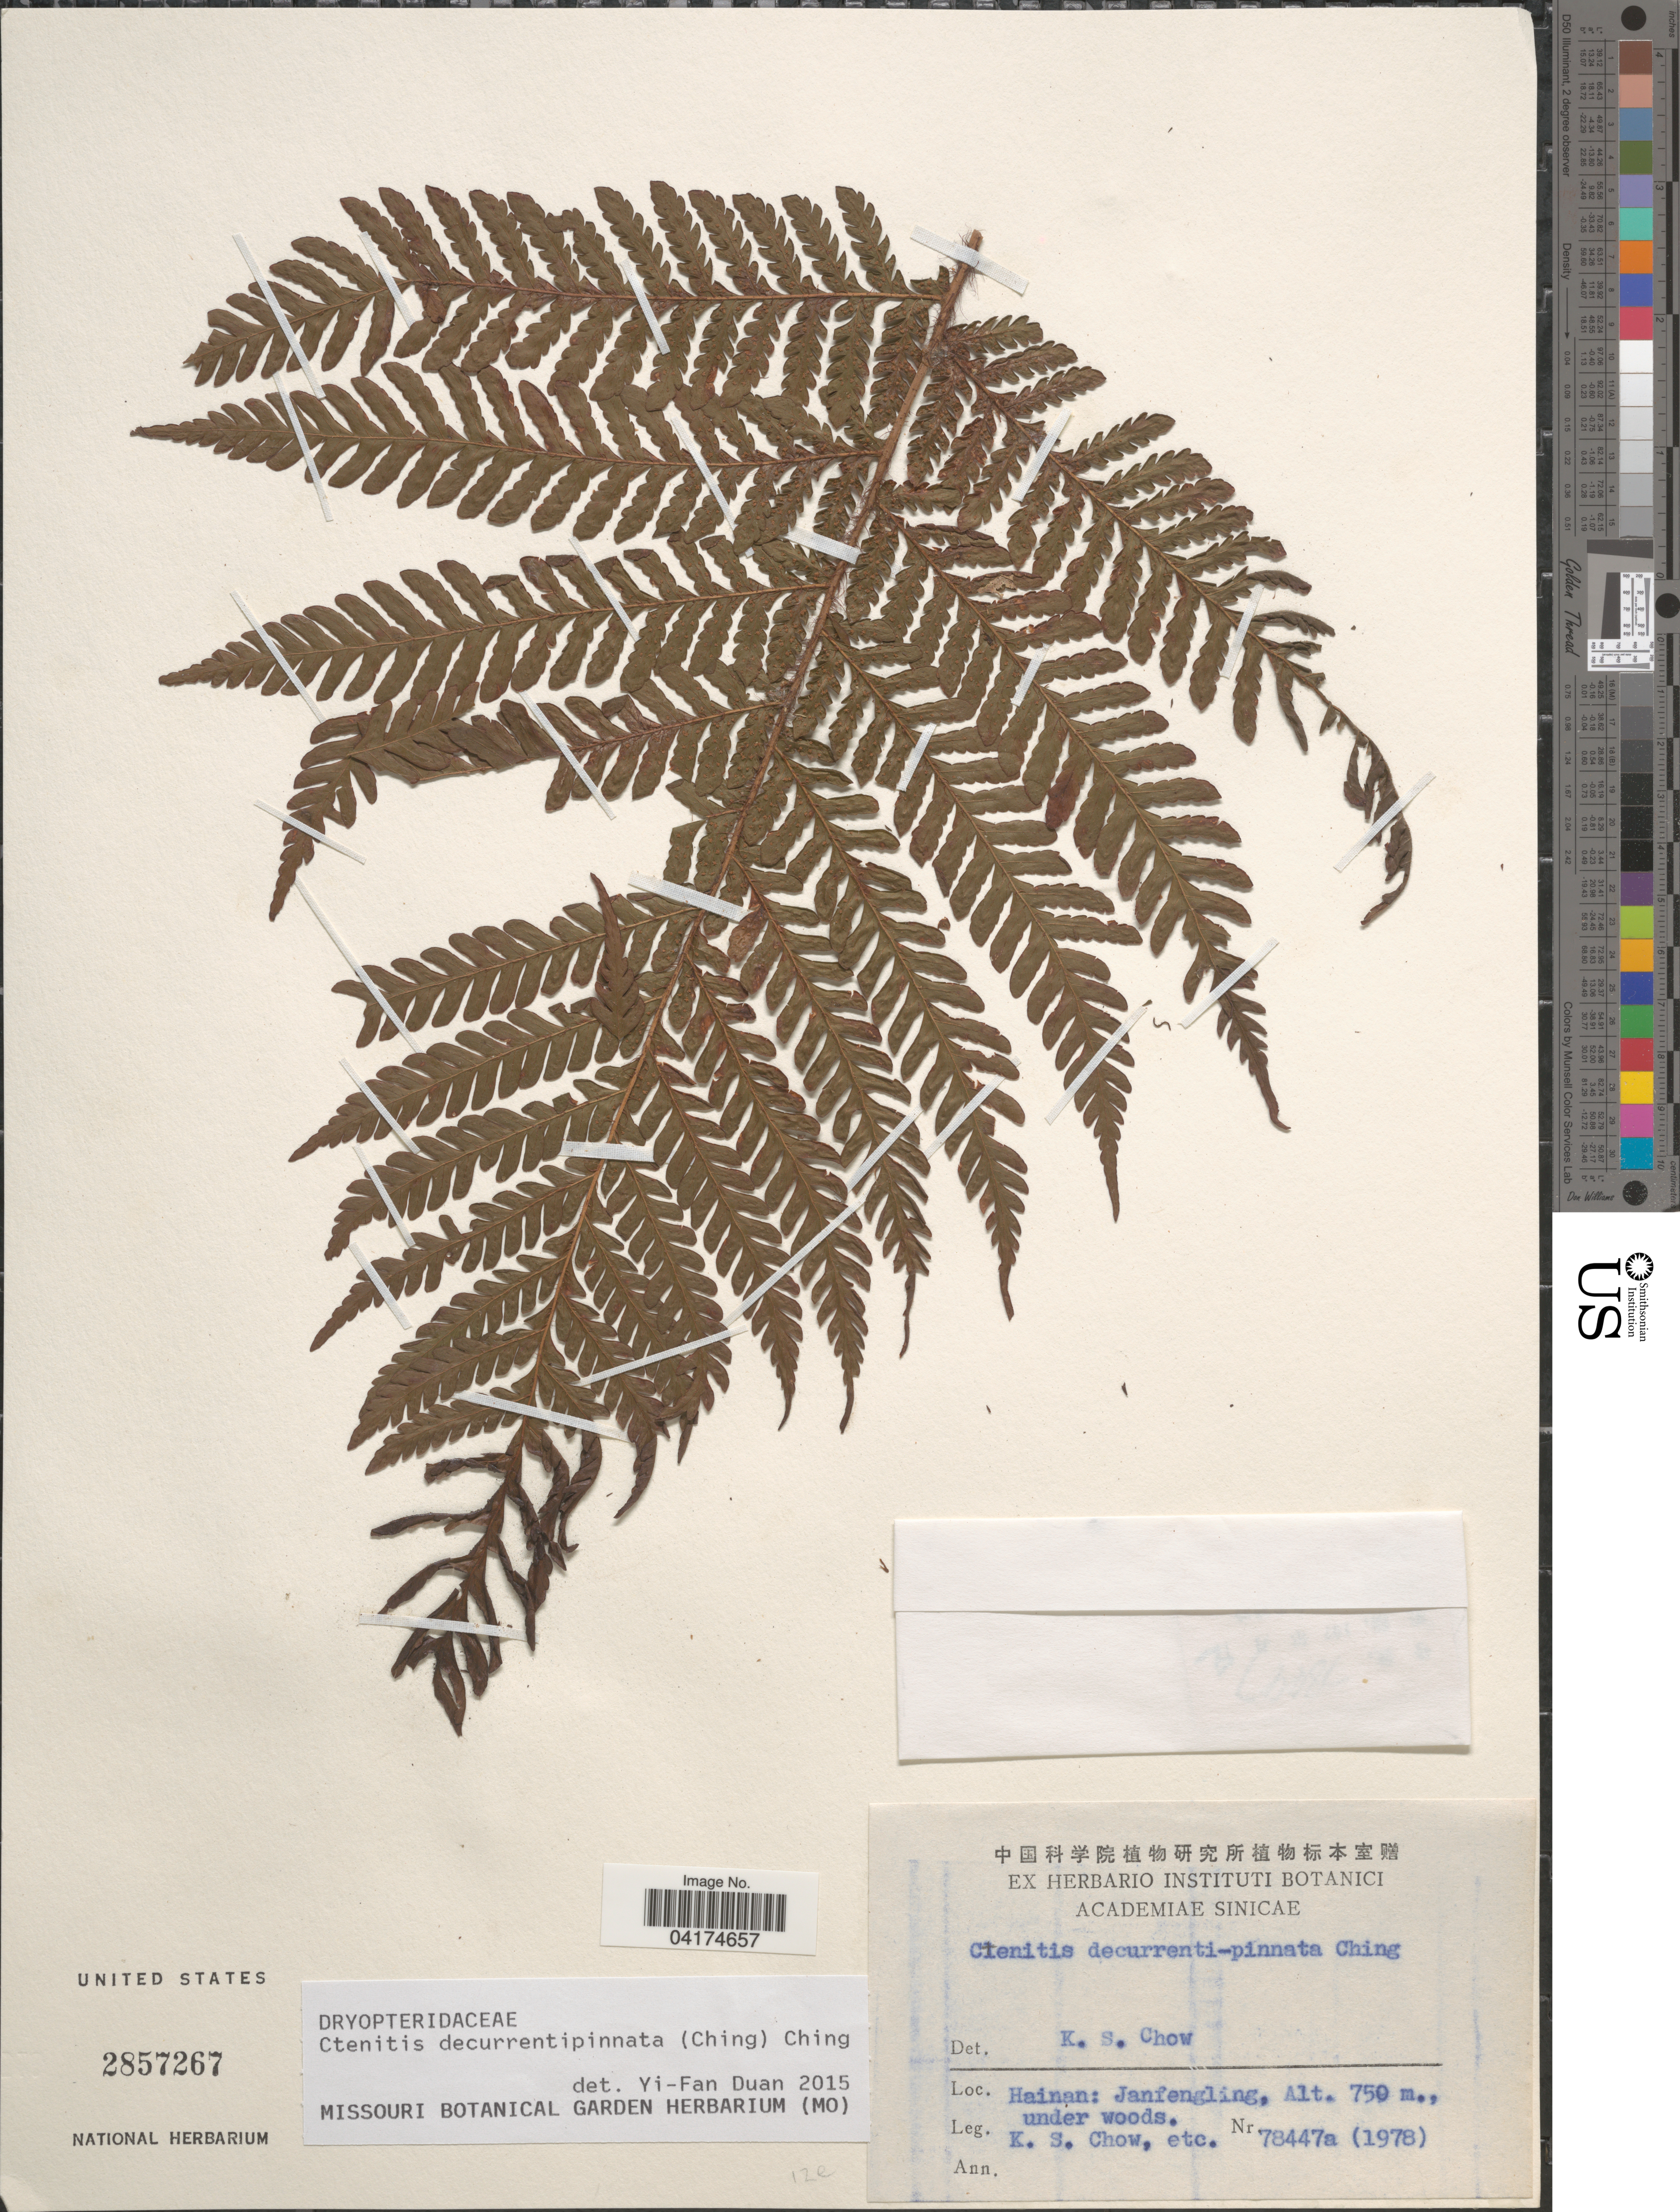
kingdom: Plantae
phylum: Tracheophyta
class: Polypodiopsida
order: Polypodiales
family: Dryopteridaceae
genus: Ctenitis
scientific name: Ctenitis decurrentipinnata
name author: (Ching) Tardieu & C. Chr.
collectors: K. S. Chow & et al.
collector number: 78447a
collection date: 1978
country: China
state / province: Hainan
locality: Janfengling.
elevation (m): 750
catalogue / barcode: US 2857267